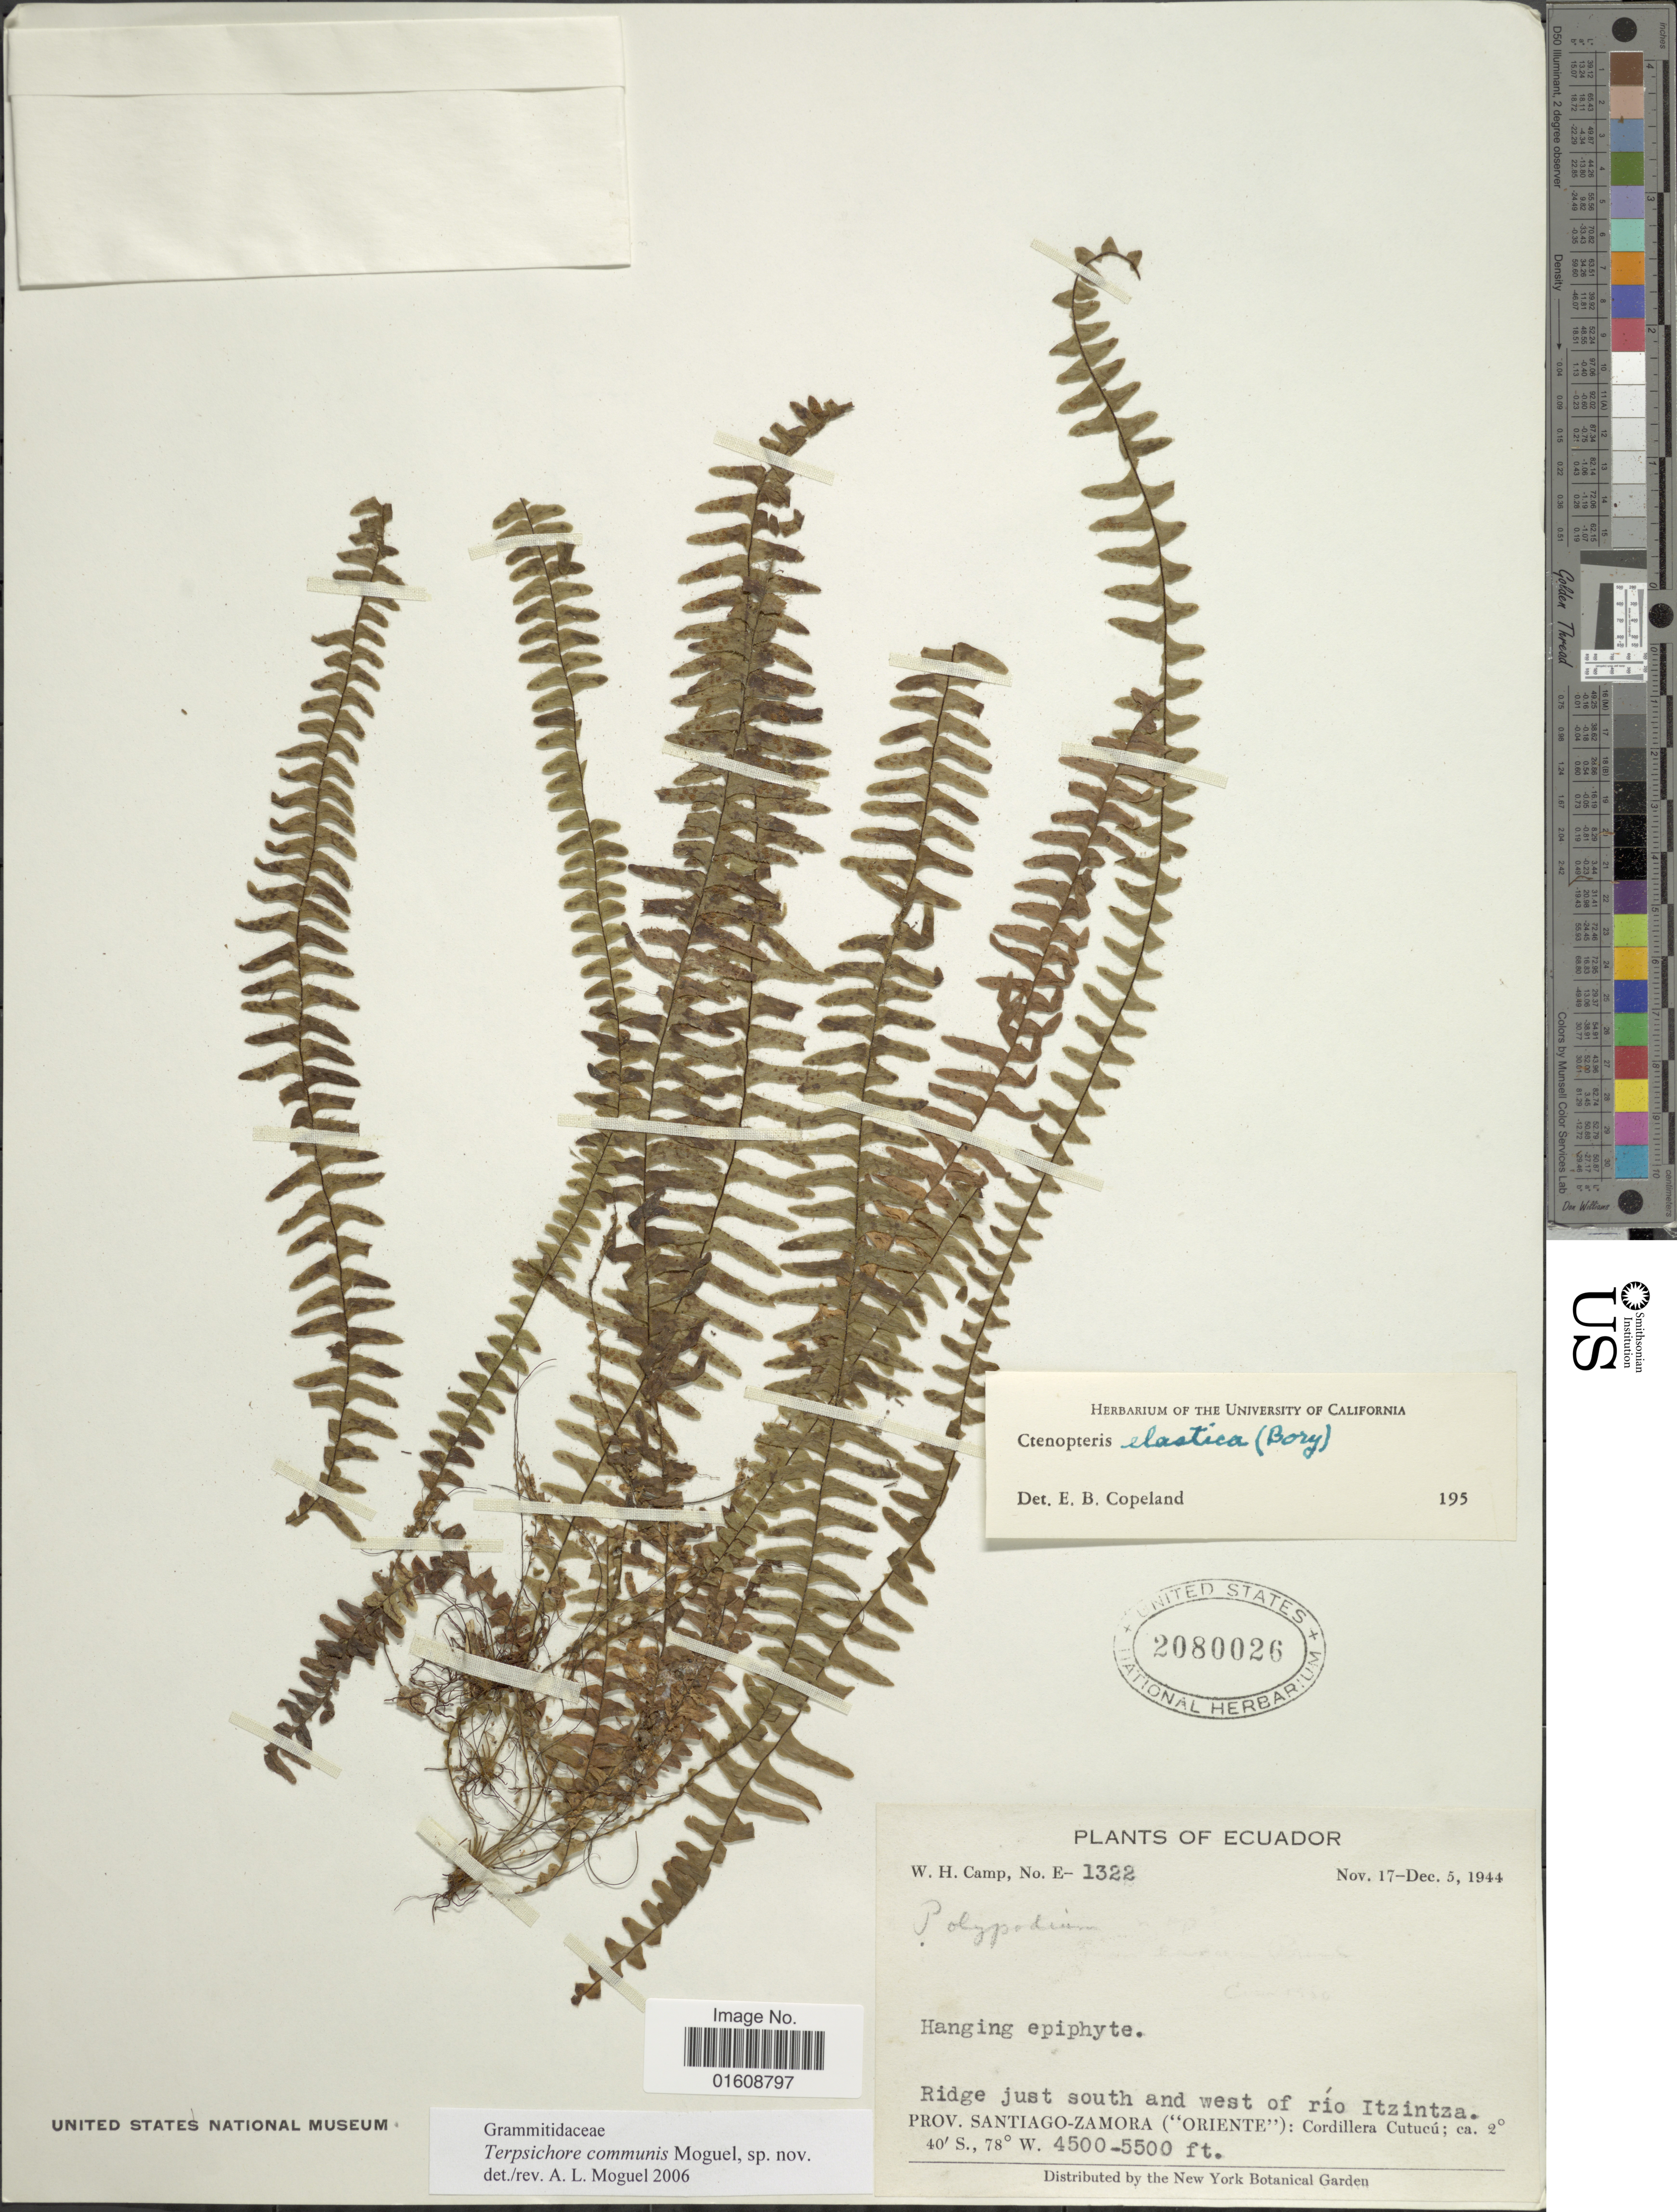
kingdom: Plantae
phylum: Tracheophyta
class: Polypodiopsida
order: Polypodiales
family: Polypodiaceae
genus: Alansmia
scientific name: Alansmia cultrata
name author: (Bory ex Willd.) Moguel & M. Kessler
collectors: W. H. Camp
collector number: E-1322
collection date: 1944-11-17/1944-12-05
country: Ecuador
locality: Ridge just south and west of río Itzintza. Prov. Santiago-Zamora ("Oriente"): Cordillera Cutucú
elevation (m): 1372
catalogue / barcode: US 2080026